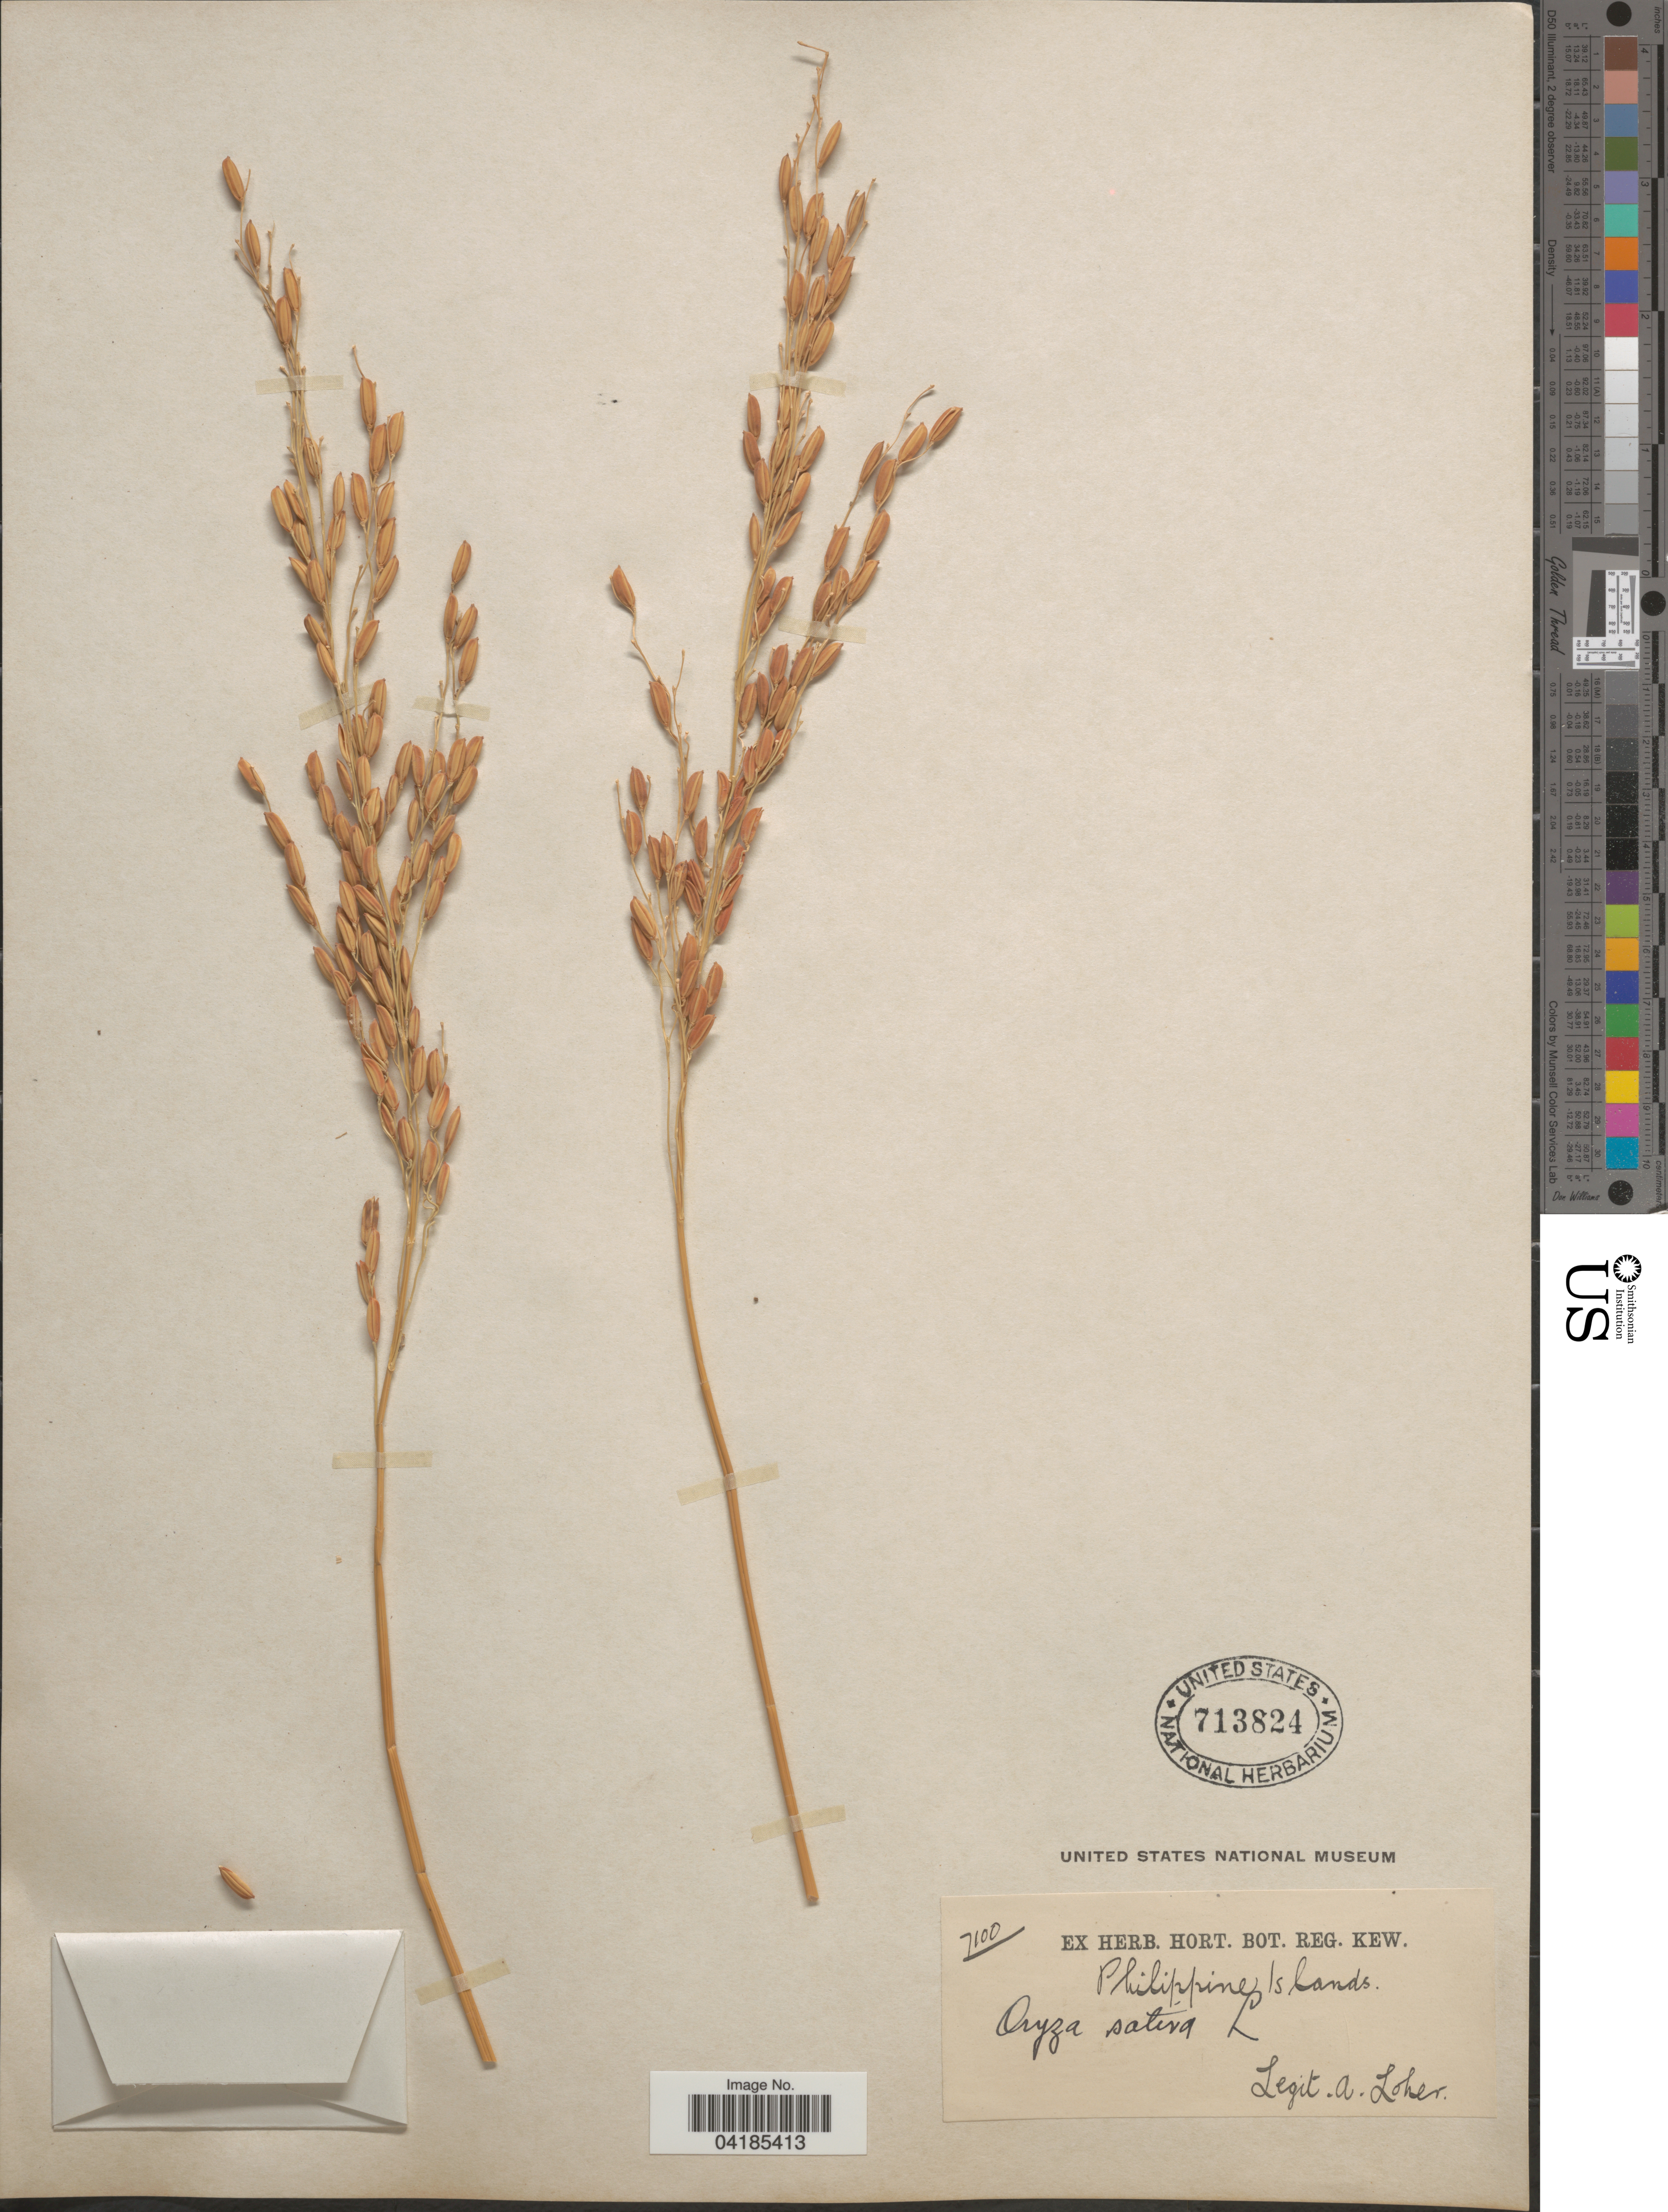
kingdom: Plantae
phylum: Tracheophyta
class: Liliopsida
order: Poales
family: Poaceae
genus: Oryza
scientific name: Oryza sativa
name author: L.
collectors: A. Loher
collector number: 7100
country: Philippines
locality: Philippine Islands.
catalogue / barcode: US 713824